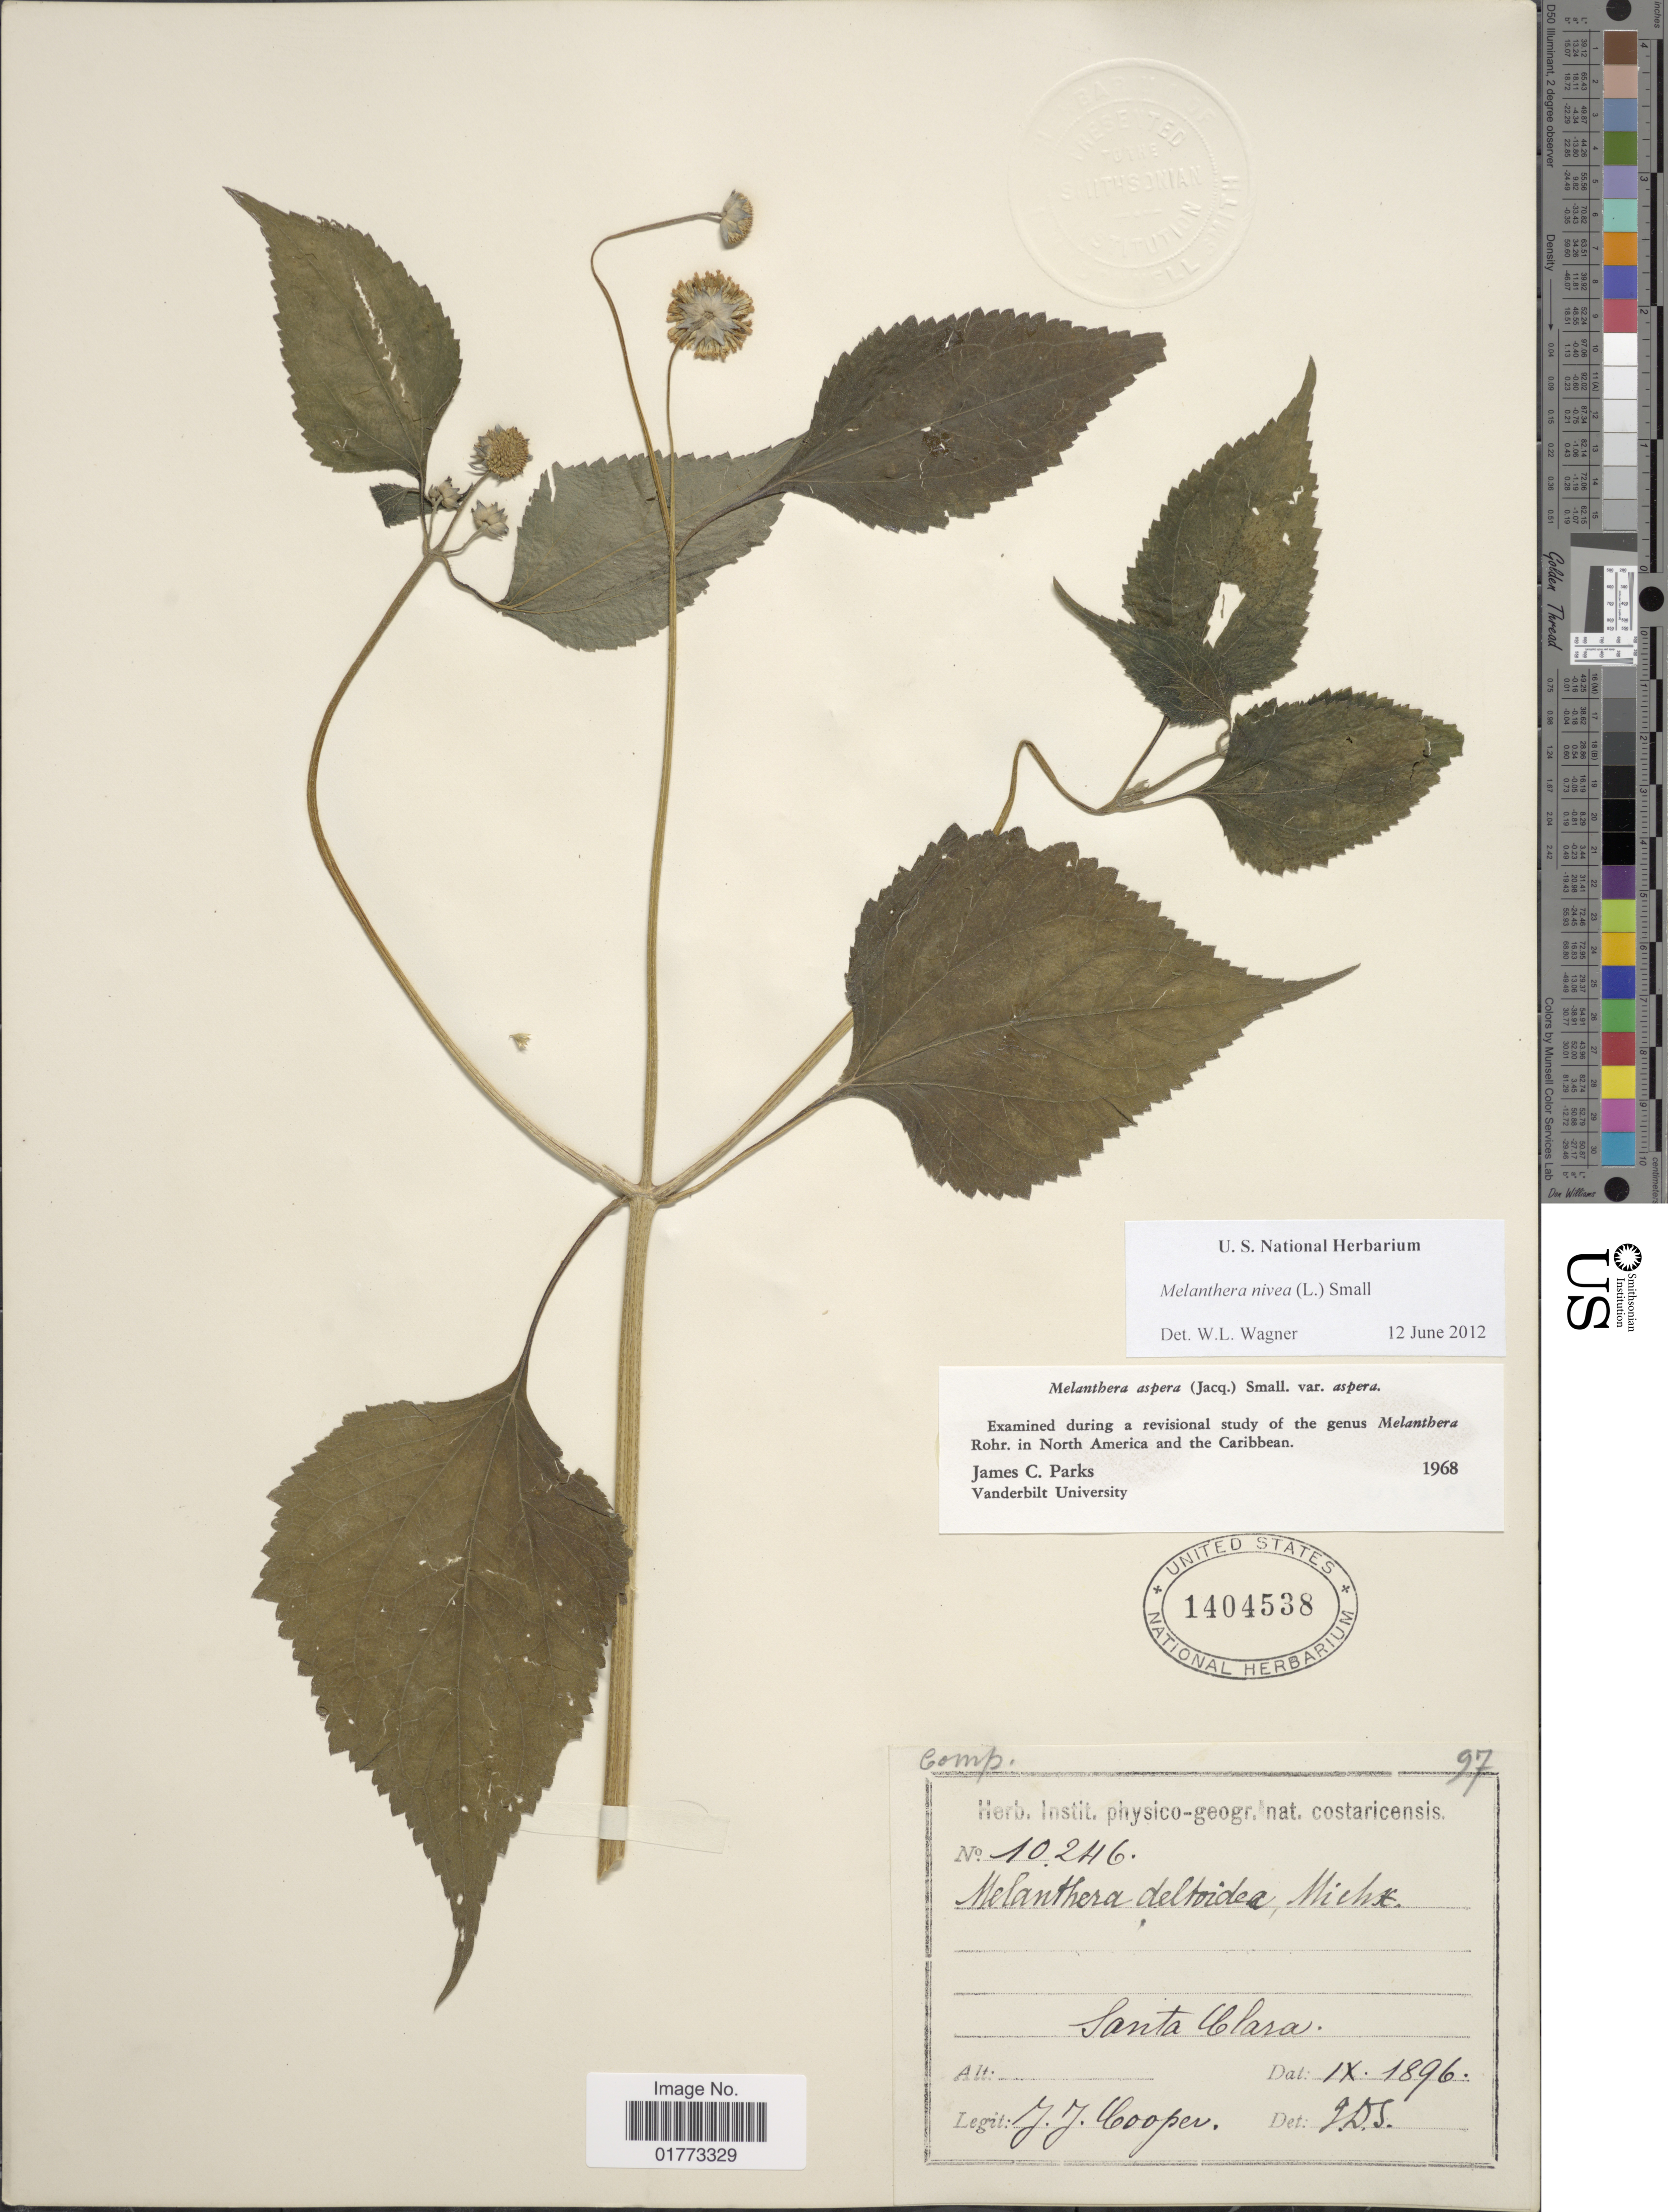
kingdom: Plantae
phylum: Tracheophyta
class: Magnoliopsida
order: Asterales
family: Asteraceae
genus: Melanthera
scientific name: Melanthera nivea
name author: (L.) Small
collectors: J. J. Cooper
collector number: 10246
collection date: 1896-09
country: Costa Rica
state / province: Alajuela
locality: Santa Clara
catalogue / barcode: US 1404538